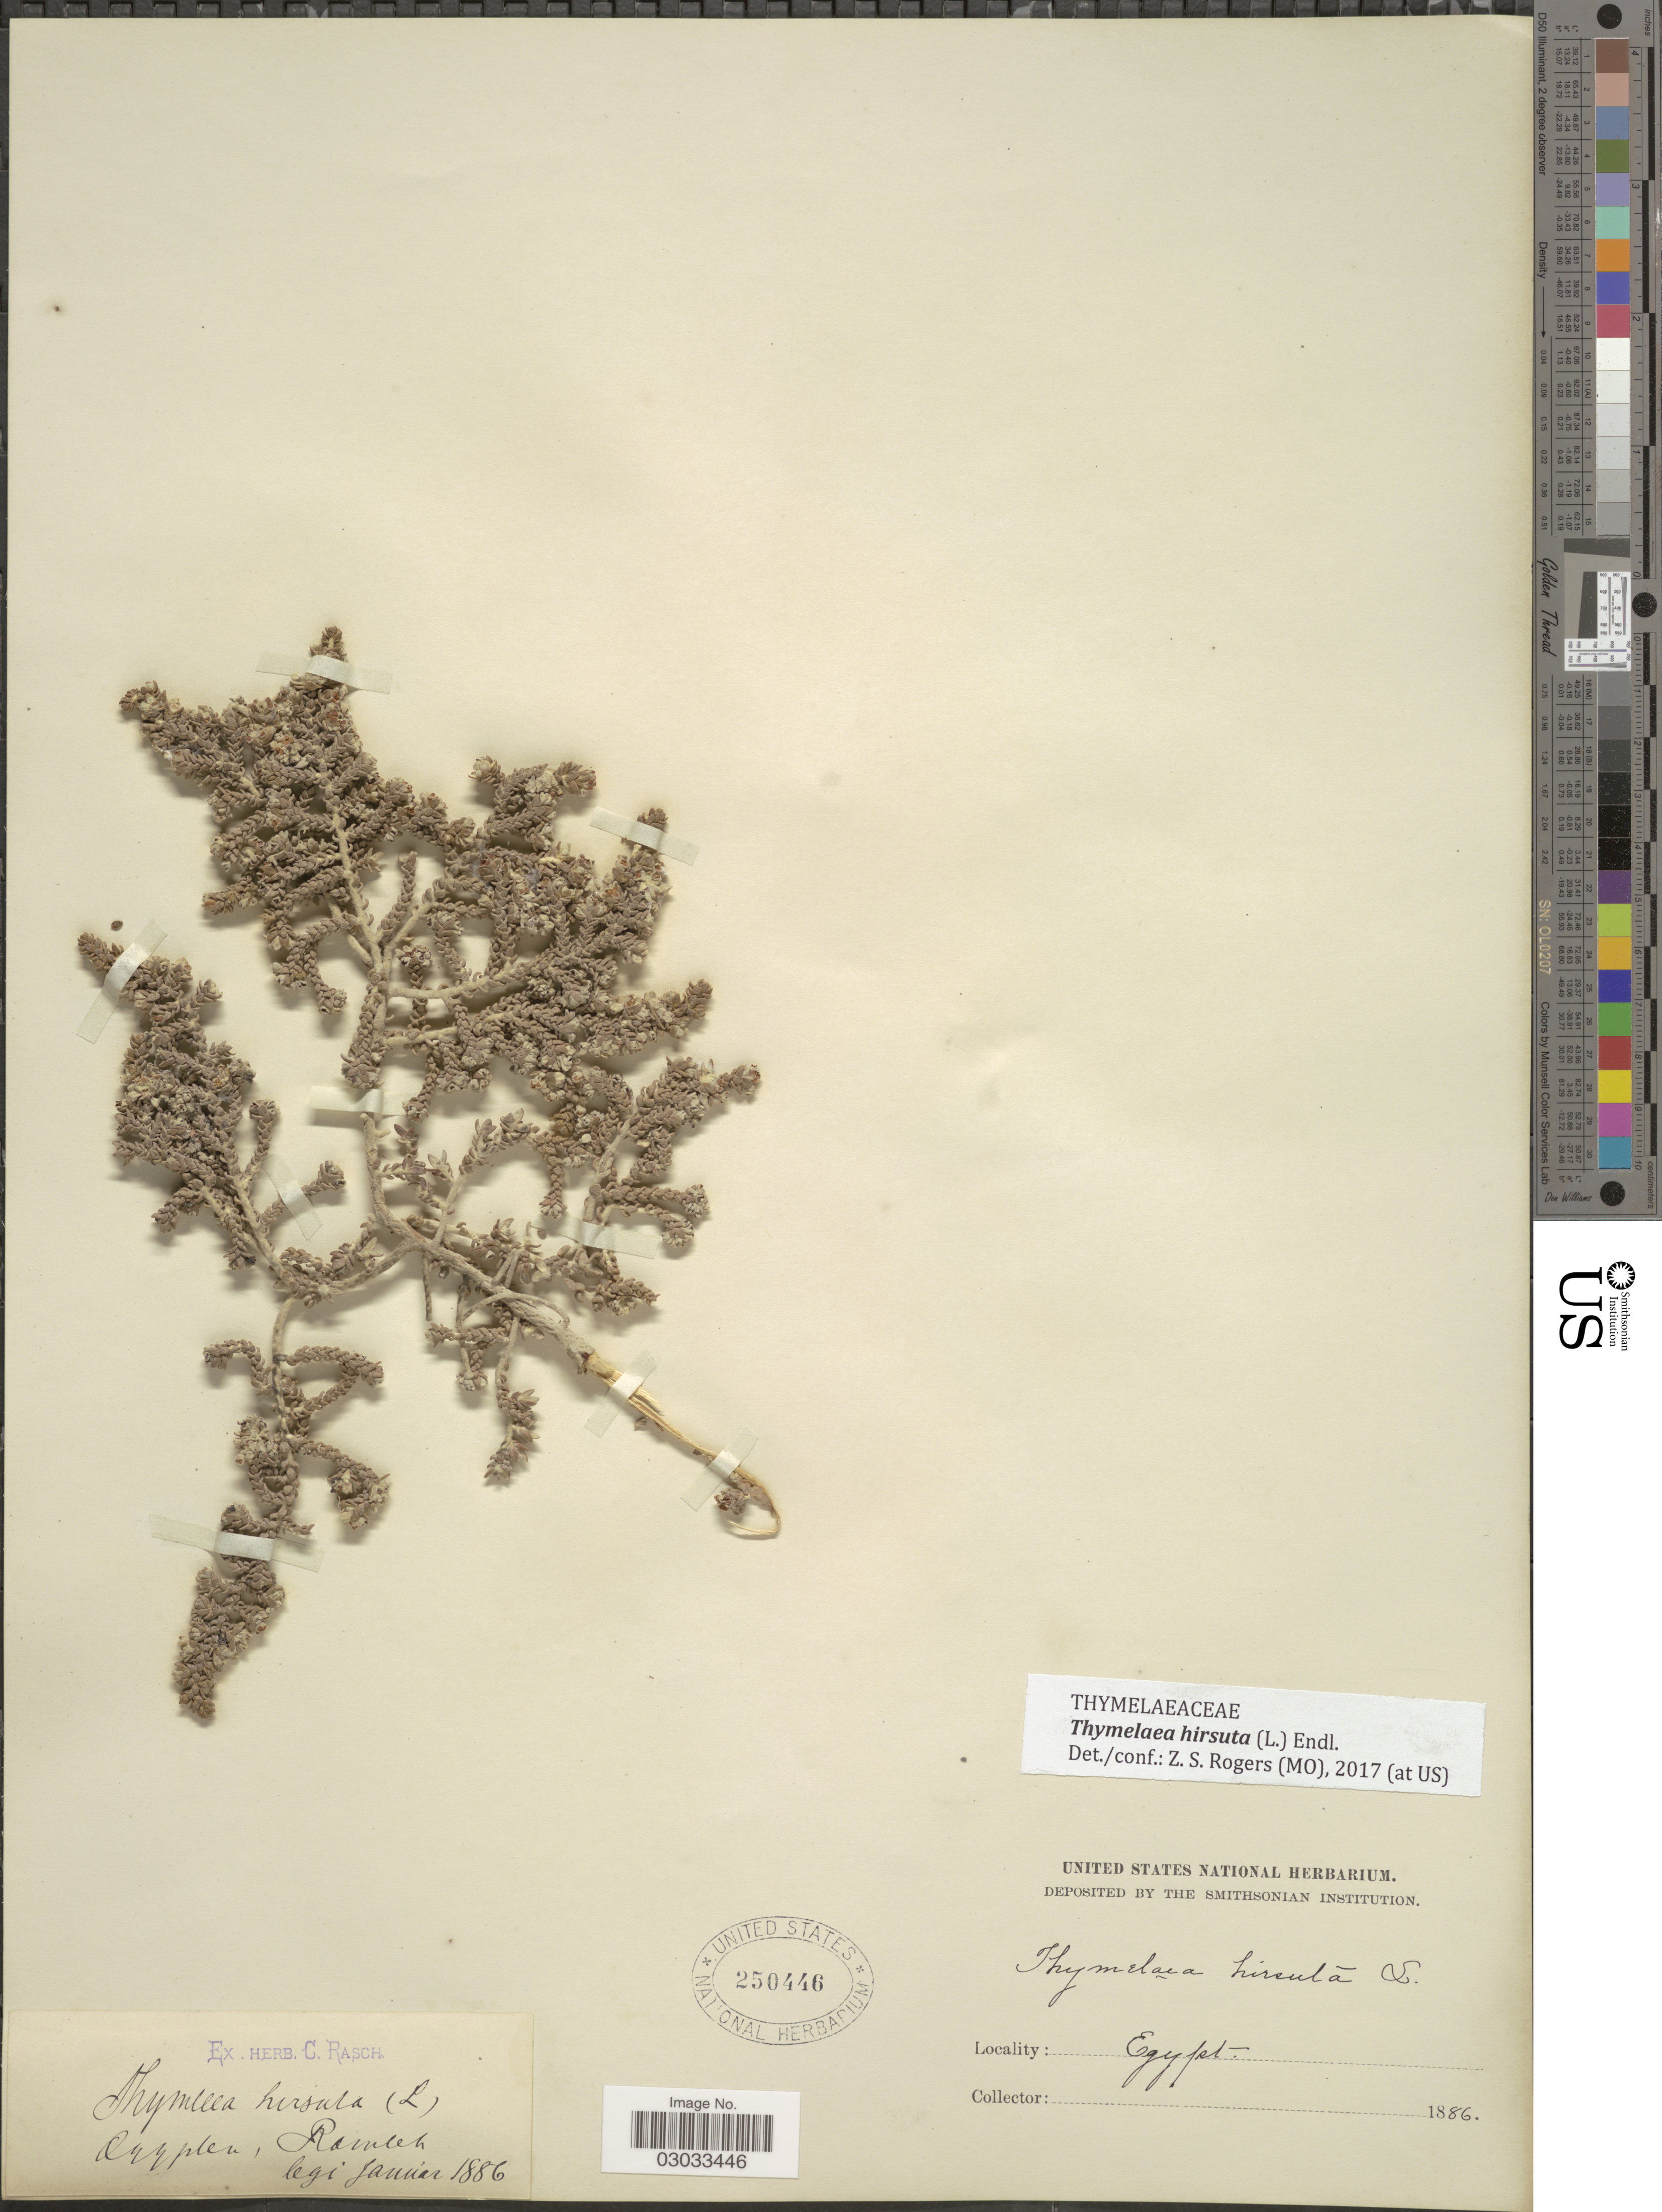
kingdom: Plantae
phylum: Tracheophyta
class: Magnoliopsida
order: Malvales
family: Thymelaeaceae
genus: Thymelaea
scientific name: Thymelaea hirsuta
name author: (L.) Endl.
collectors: C. Rasch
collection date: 1886-01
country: Egypt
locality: Ogypten, Ramah.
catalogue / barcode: US 250446